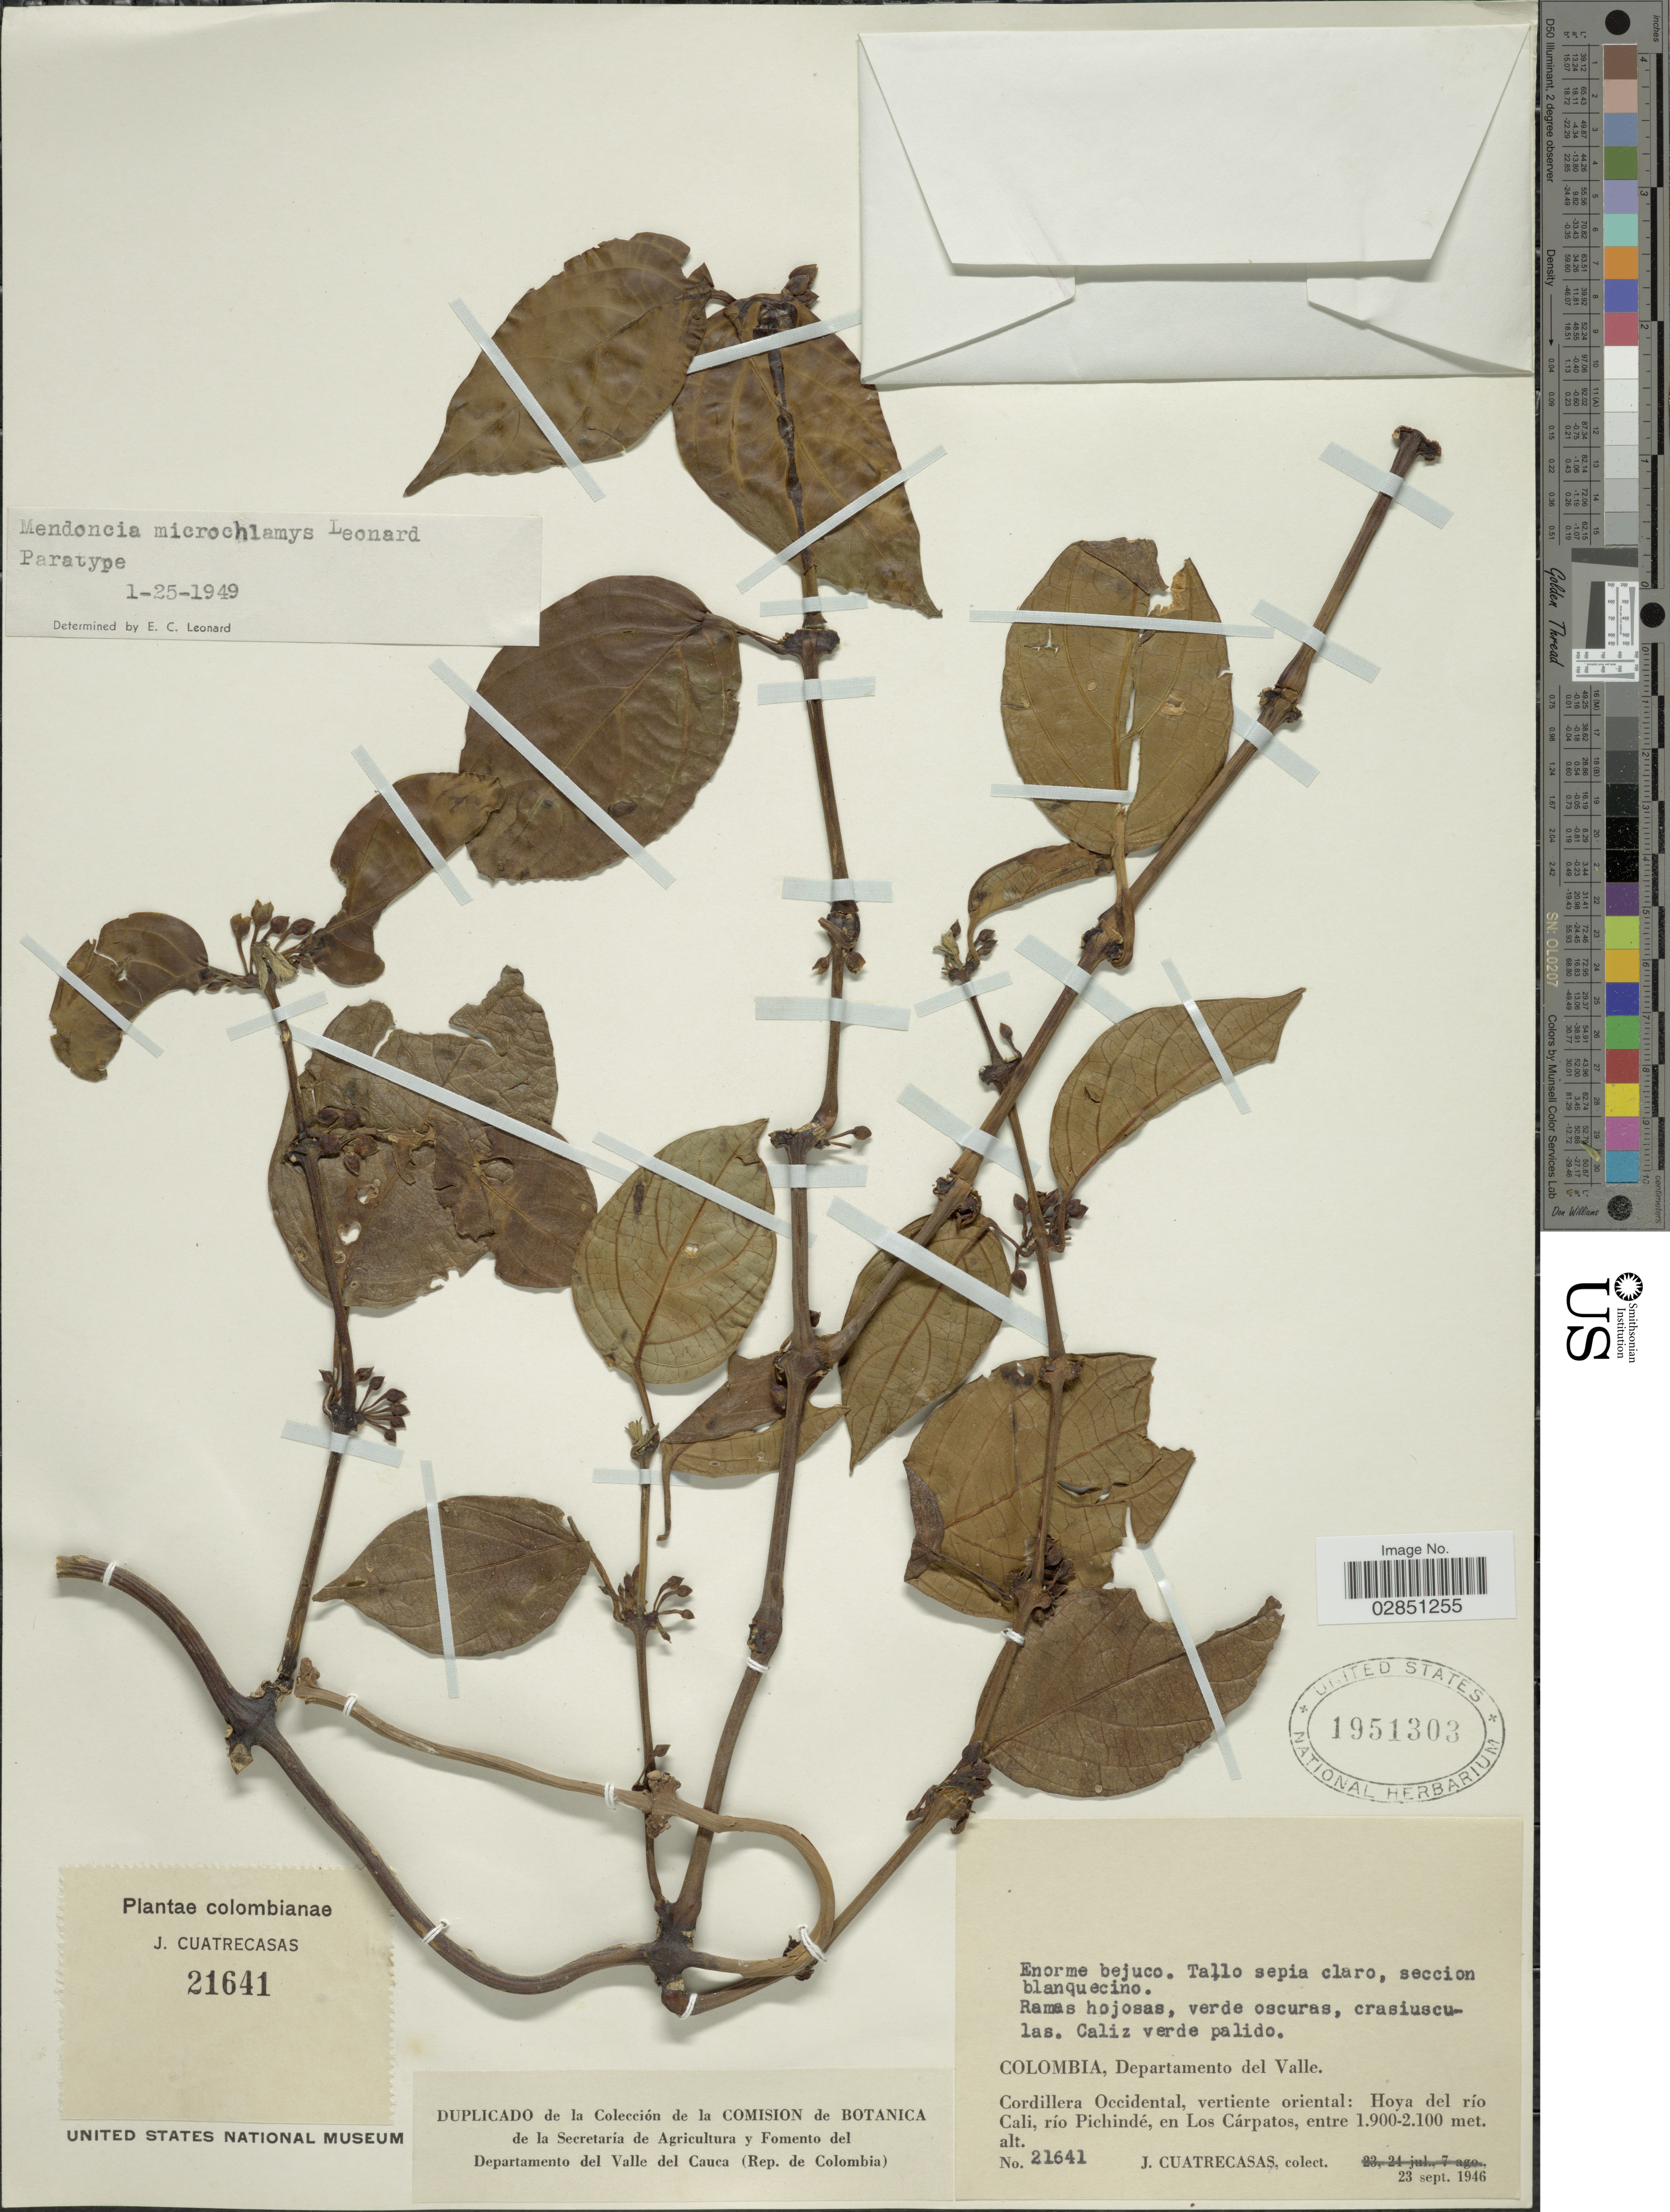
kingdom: Plantae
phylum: Tracheophyta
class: Magnoliopsida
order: Lamiales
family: Acanthaceae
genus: Mendoncia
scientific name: Mendoncia microchlamys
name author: Leonard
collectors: J. Cuatrecasas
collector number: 21641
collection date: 1946-09-23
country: Colombia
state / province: Valle del Cauca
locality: Departamento del Valle. Cordillera Occidental, vertiente oriental: Hoya del río Cali, río Pichindé, en Los Cárpatos.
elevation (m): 1900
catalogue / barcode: US 1951303